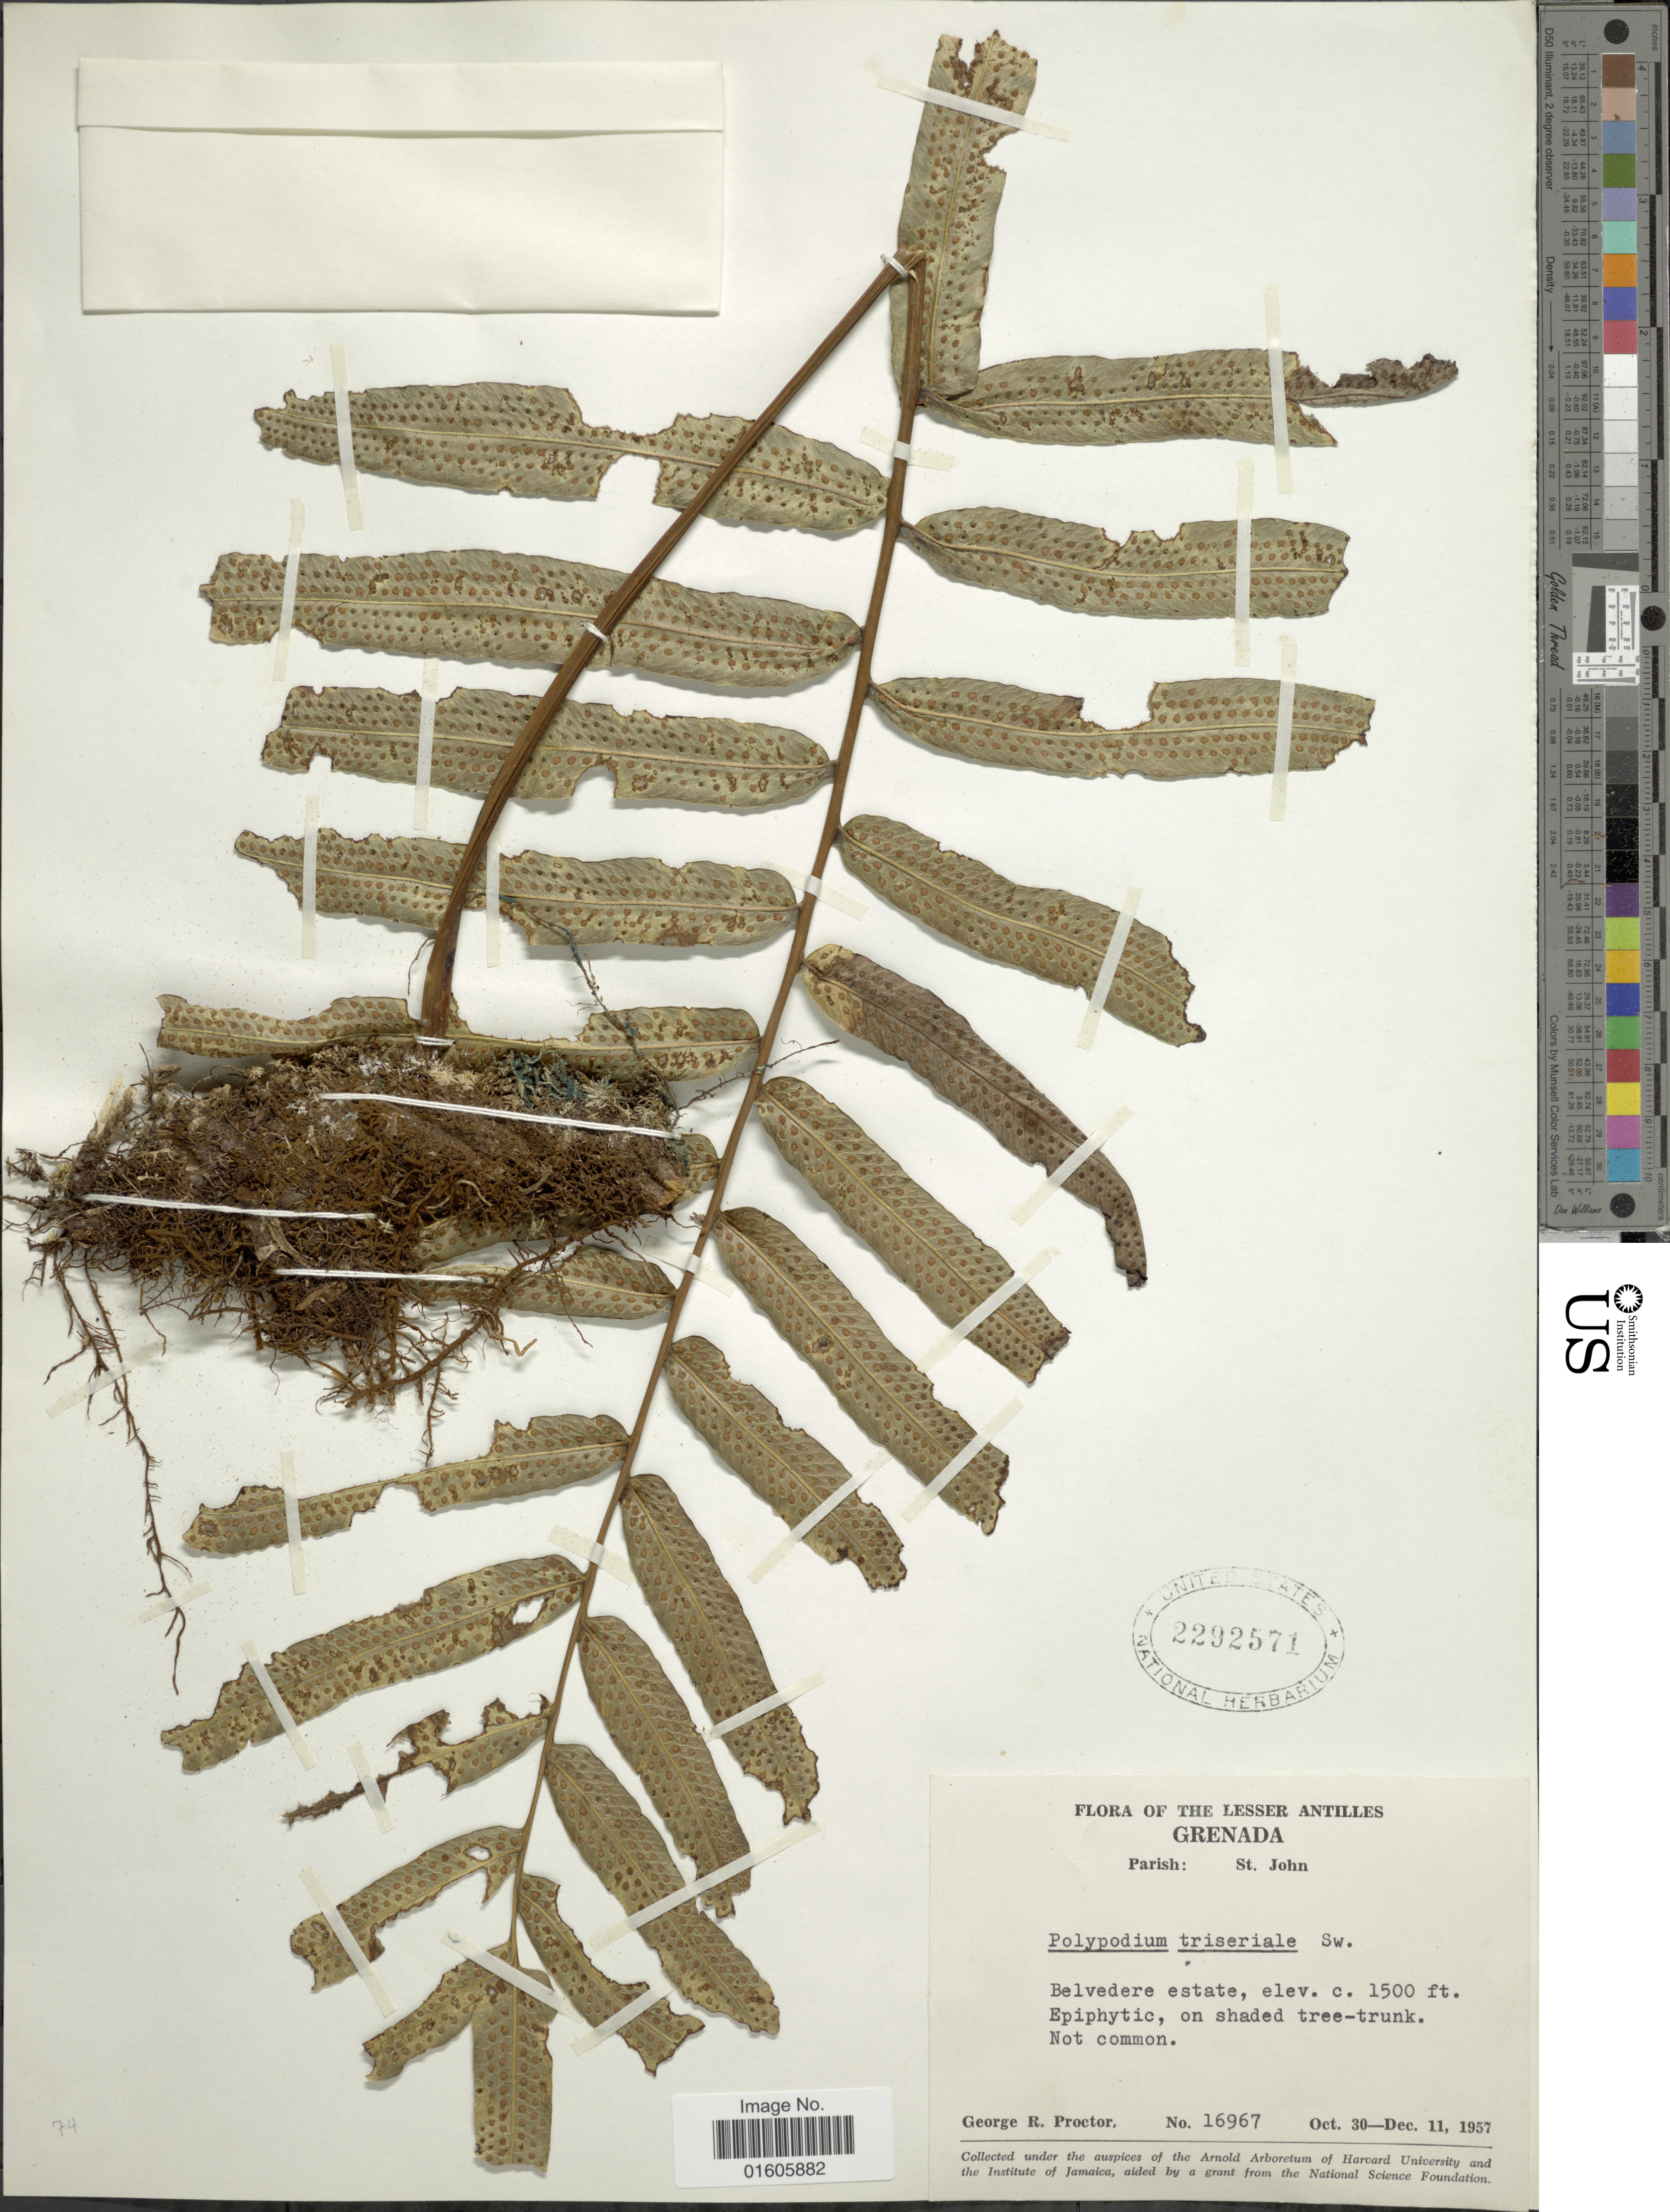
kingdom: Plantae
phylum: Tracheophyta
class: Polypodiopsida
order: Polypodiales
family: Polypodiaceae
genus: Serpocaulon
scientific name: Serpocaulon triseriale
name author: (Sw.) A.R. Sm.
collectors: G. R. Proctor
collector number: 16967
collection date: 1957-10-30/1957-12-11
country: Grenada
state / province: Saint John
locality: Lesser Antilles. Grenada. Parish: St. John. Belvedere estate.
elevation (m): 457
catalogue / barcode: US 2292571